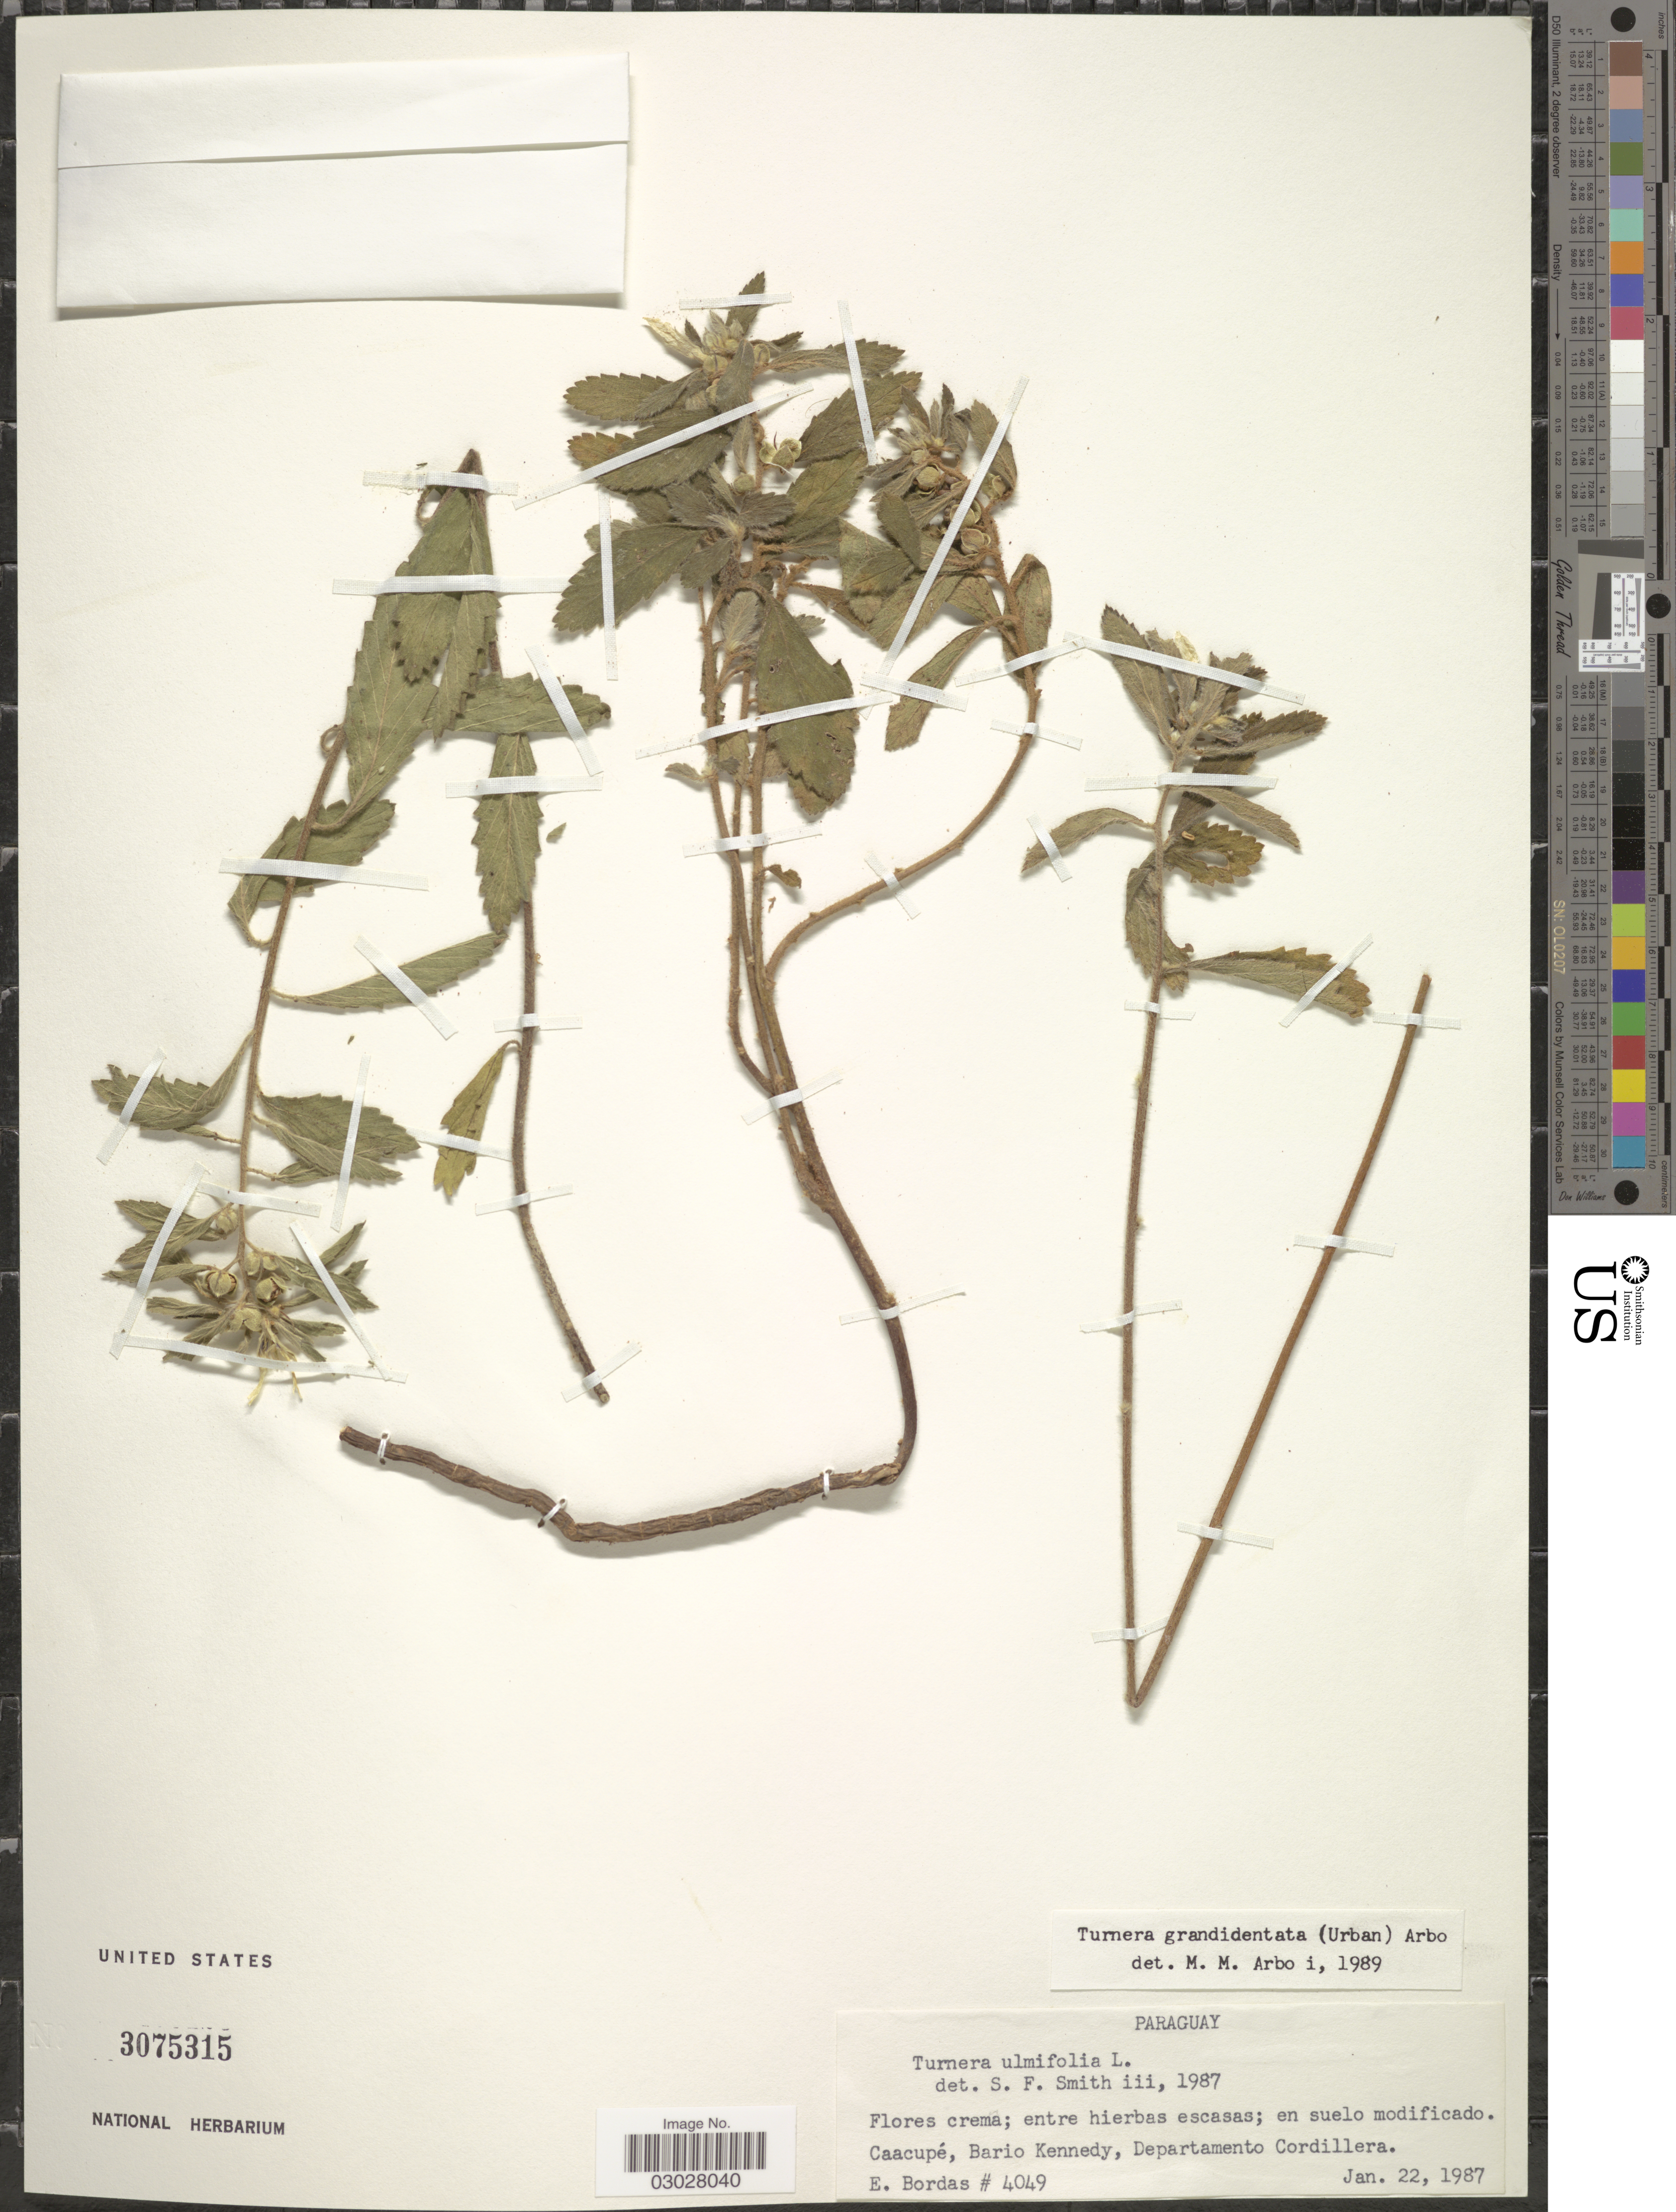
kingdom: Plantae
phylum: Tracheophyta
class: Magnoliopsida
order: Malpighiales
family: Turneraceae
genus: Turnera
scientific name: Turnera grandidentata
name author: (Urb.) Arbo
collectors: E. Bordas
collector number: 4049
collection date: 1987-01-22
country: Paraguay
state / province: Cordillera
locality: Caacupé, Bario Kennedy, Departamento Cordillera.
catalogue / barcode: US 3075315